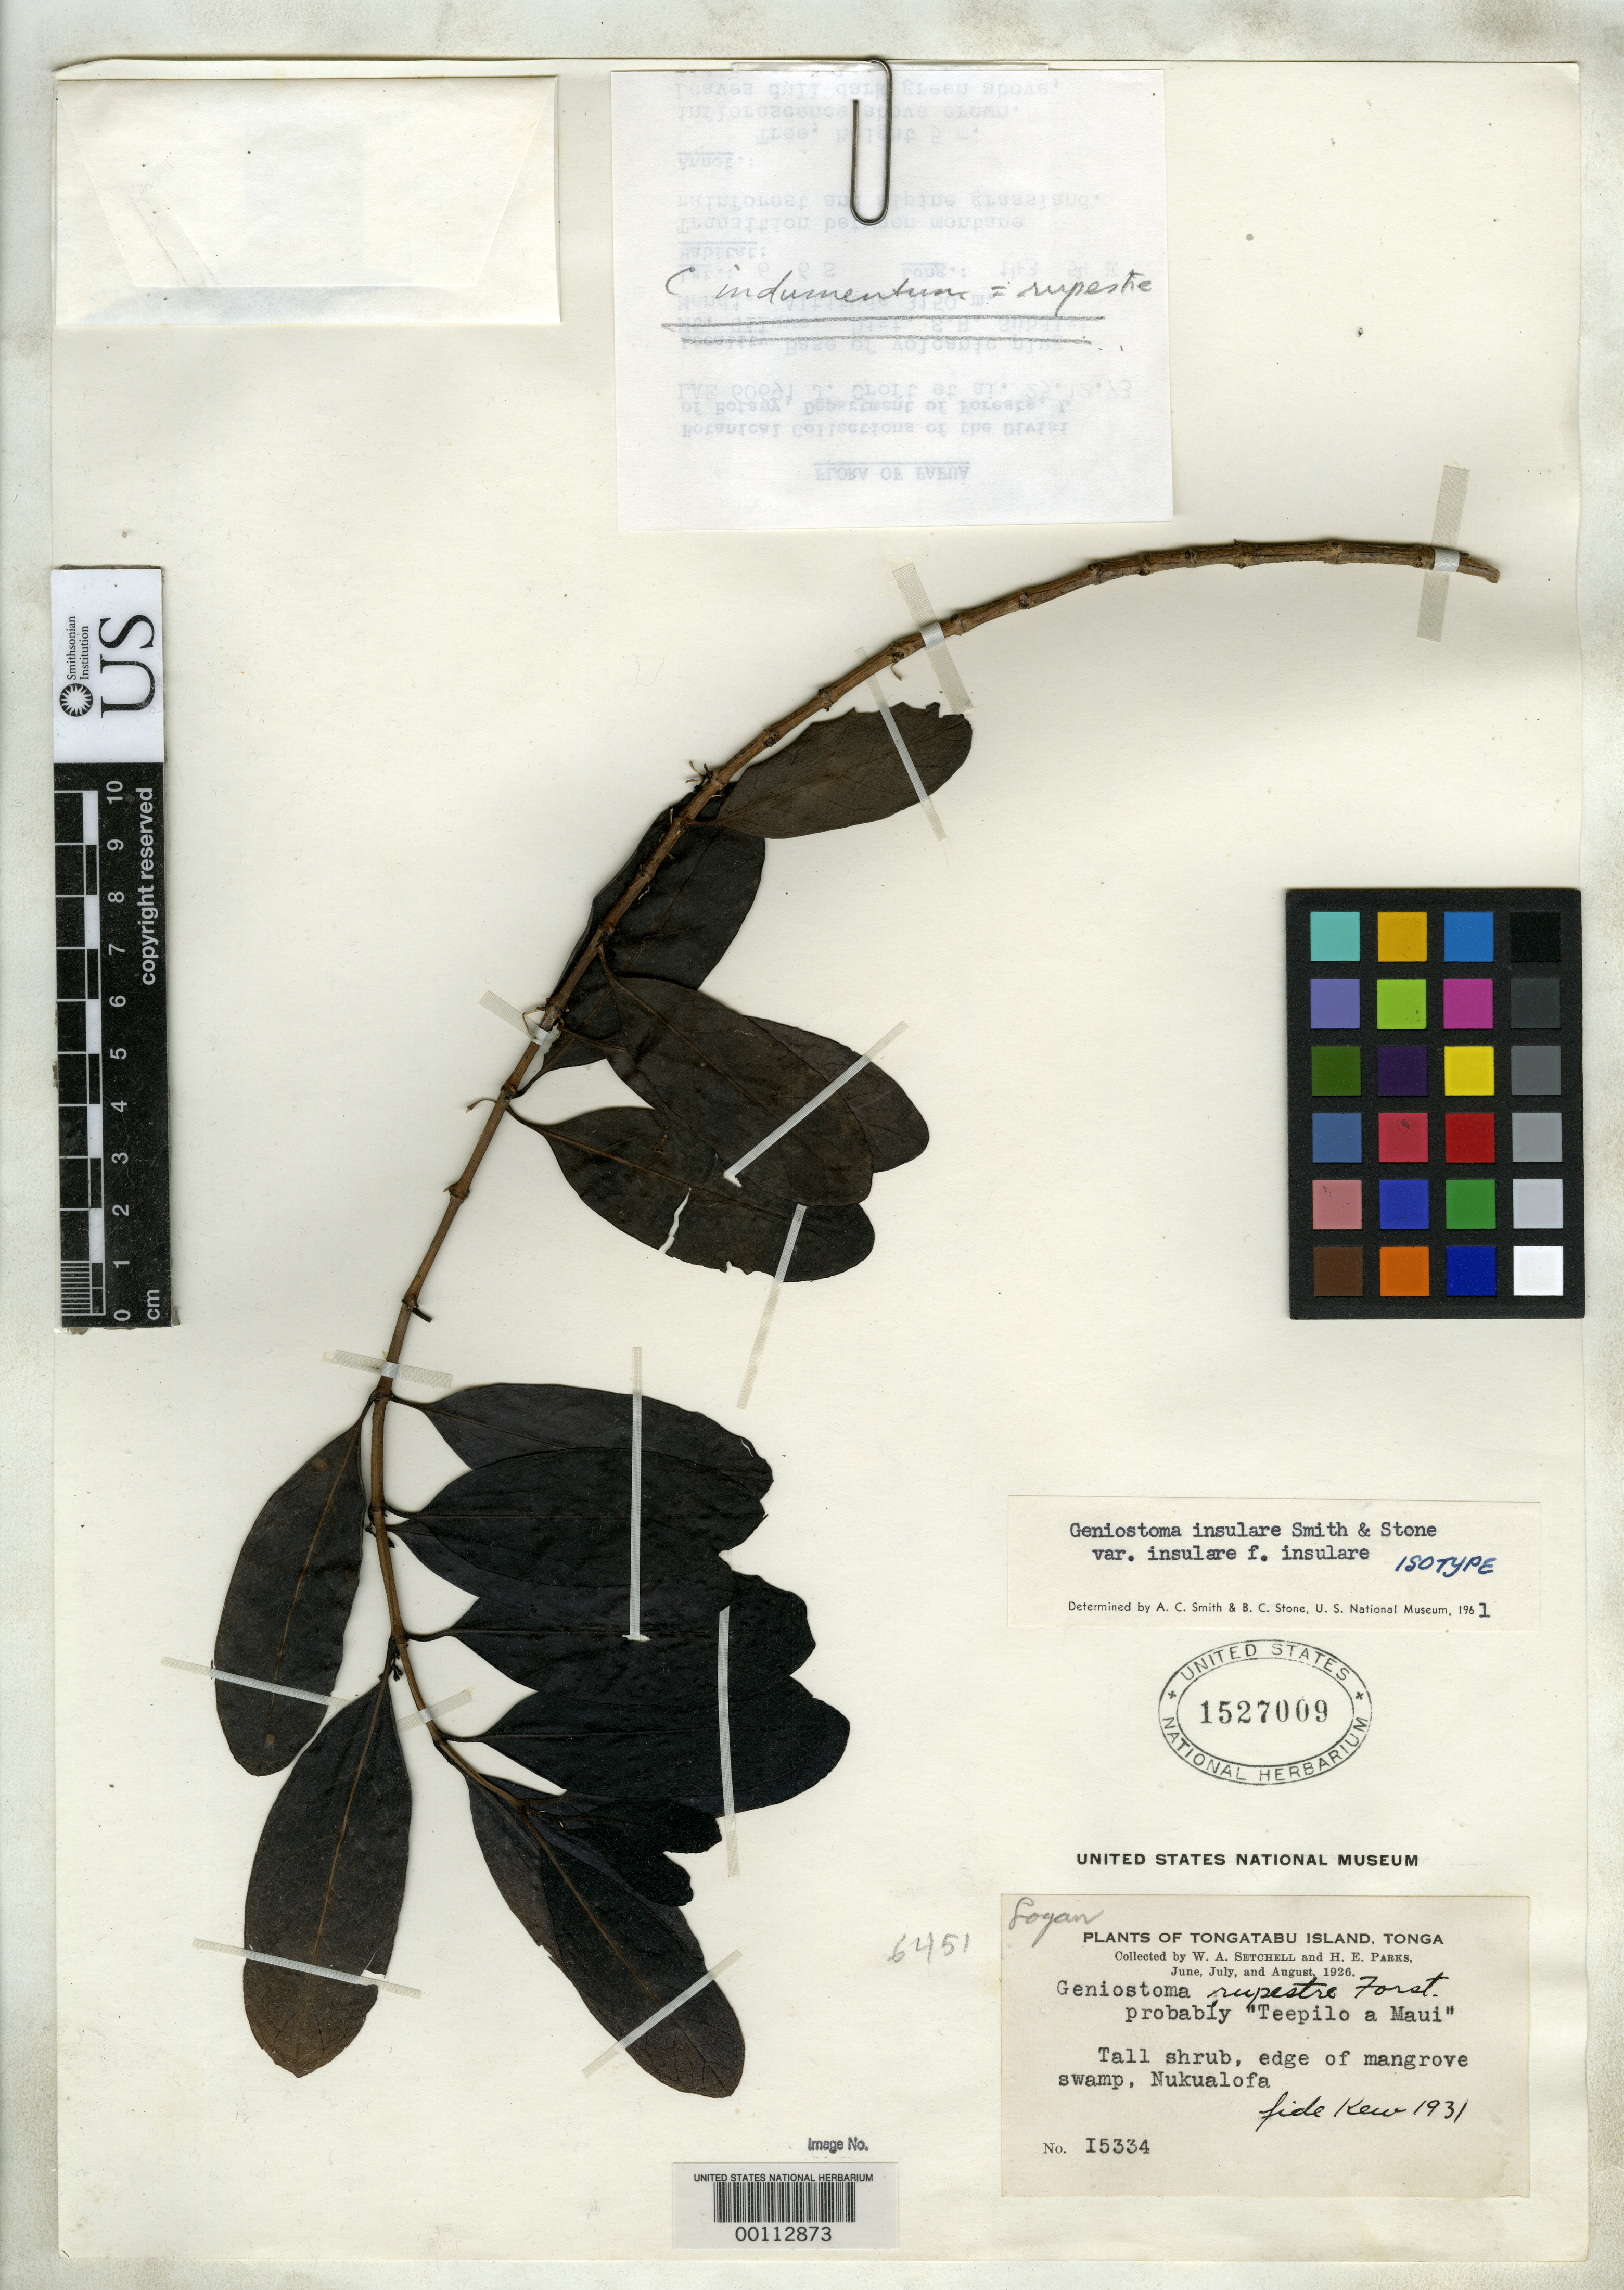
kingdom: Plantae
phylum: Tracheophyta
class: Magnoliopsida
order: Gentianales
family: Loganiaceae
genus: Geniostoma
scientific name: Geniostoma insulare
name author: A.C. Sm. & B.C. Stone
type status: Isotype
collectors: W. Setchell & H. E. Parks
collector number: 15334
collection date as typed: Jun 1926 to -- Aug 1926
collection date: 1926-06/1926-08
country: Tonga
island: Tongatapu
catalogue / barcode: US 1527009